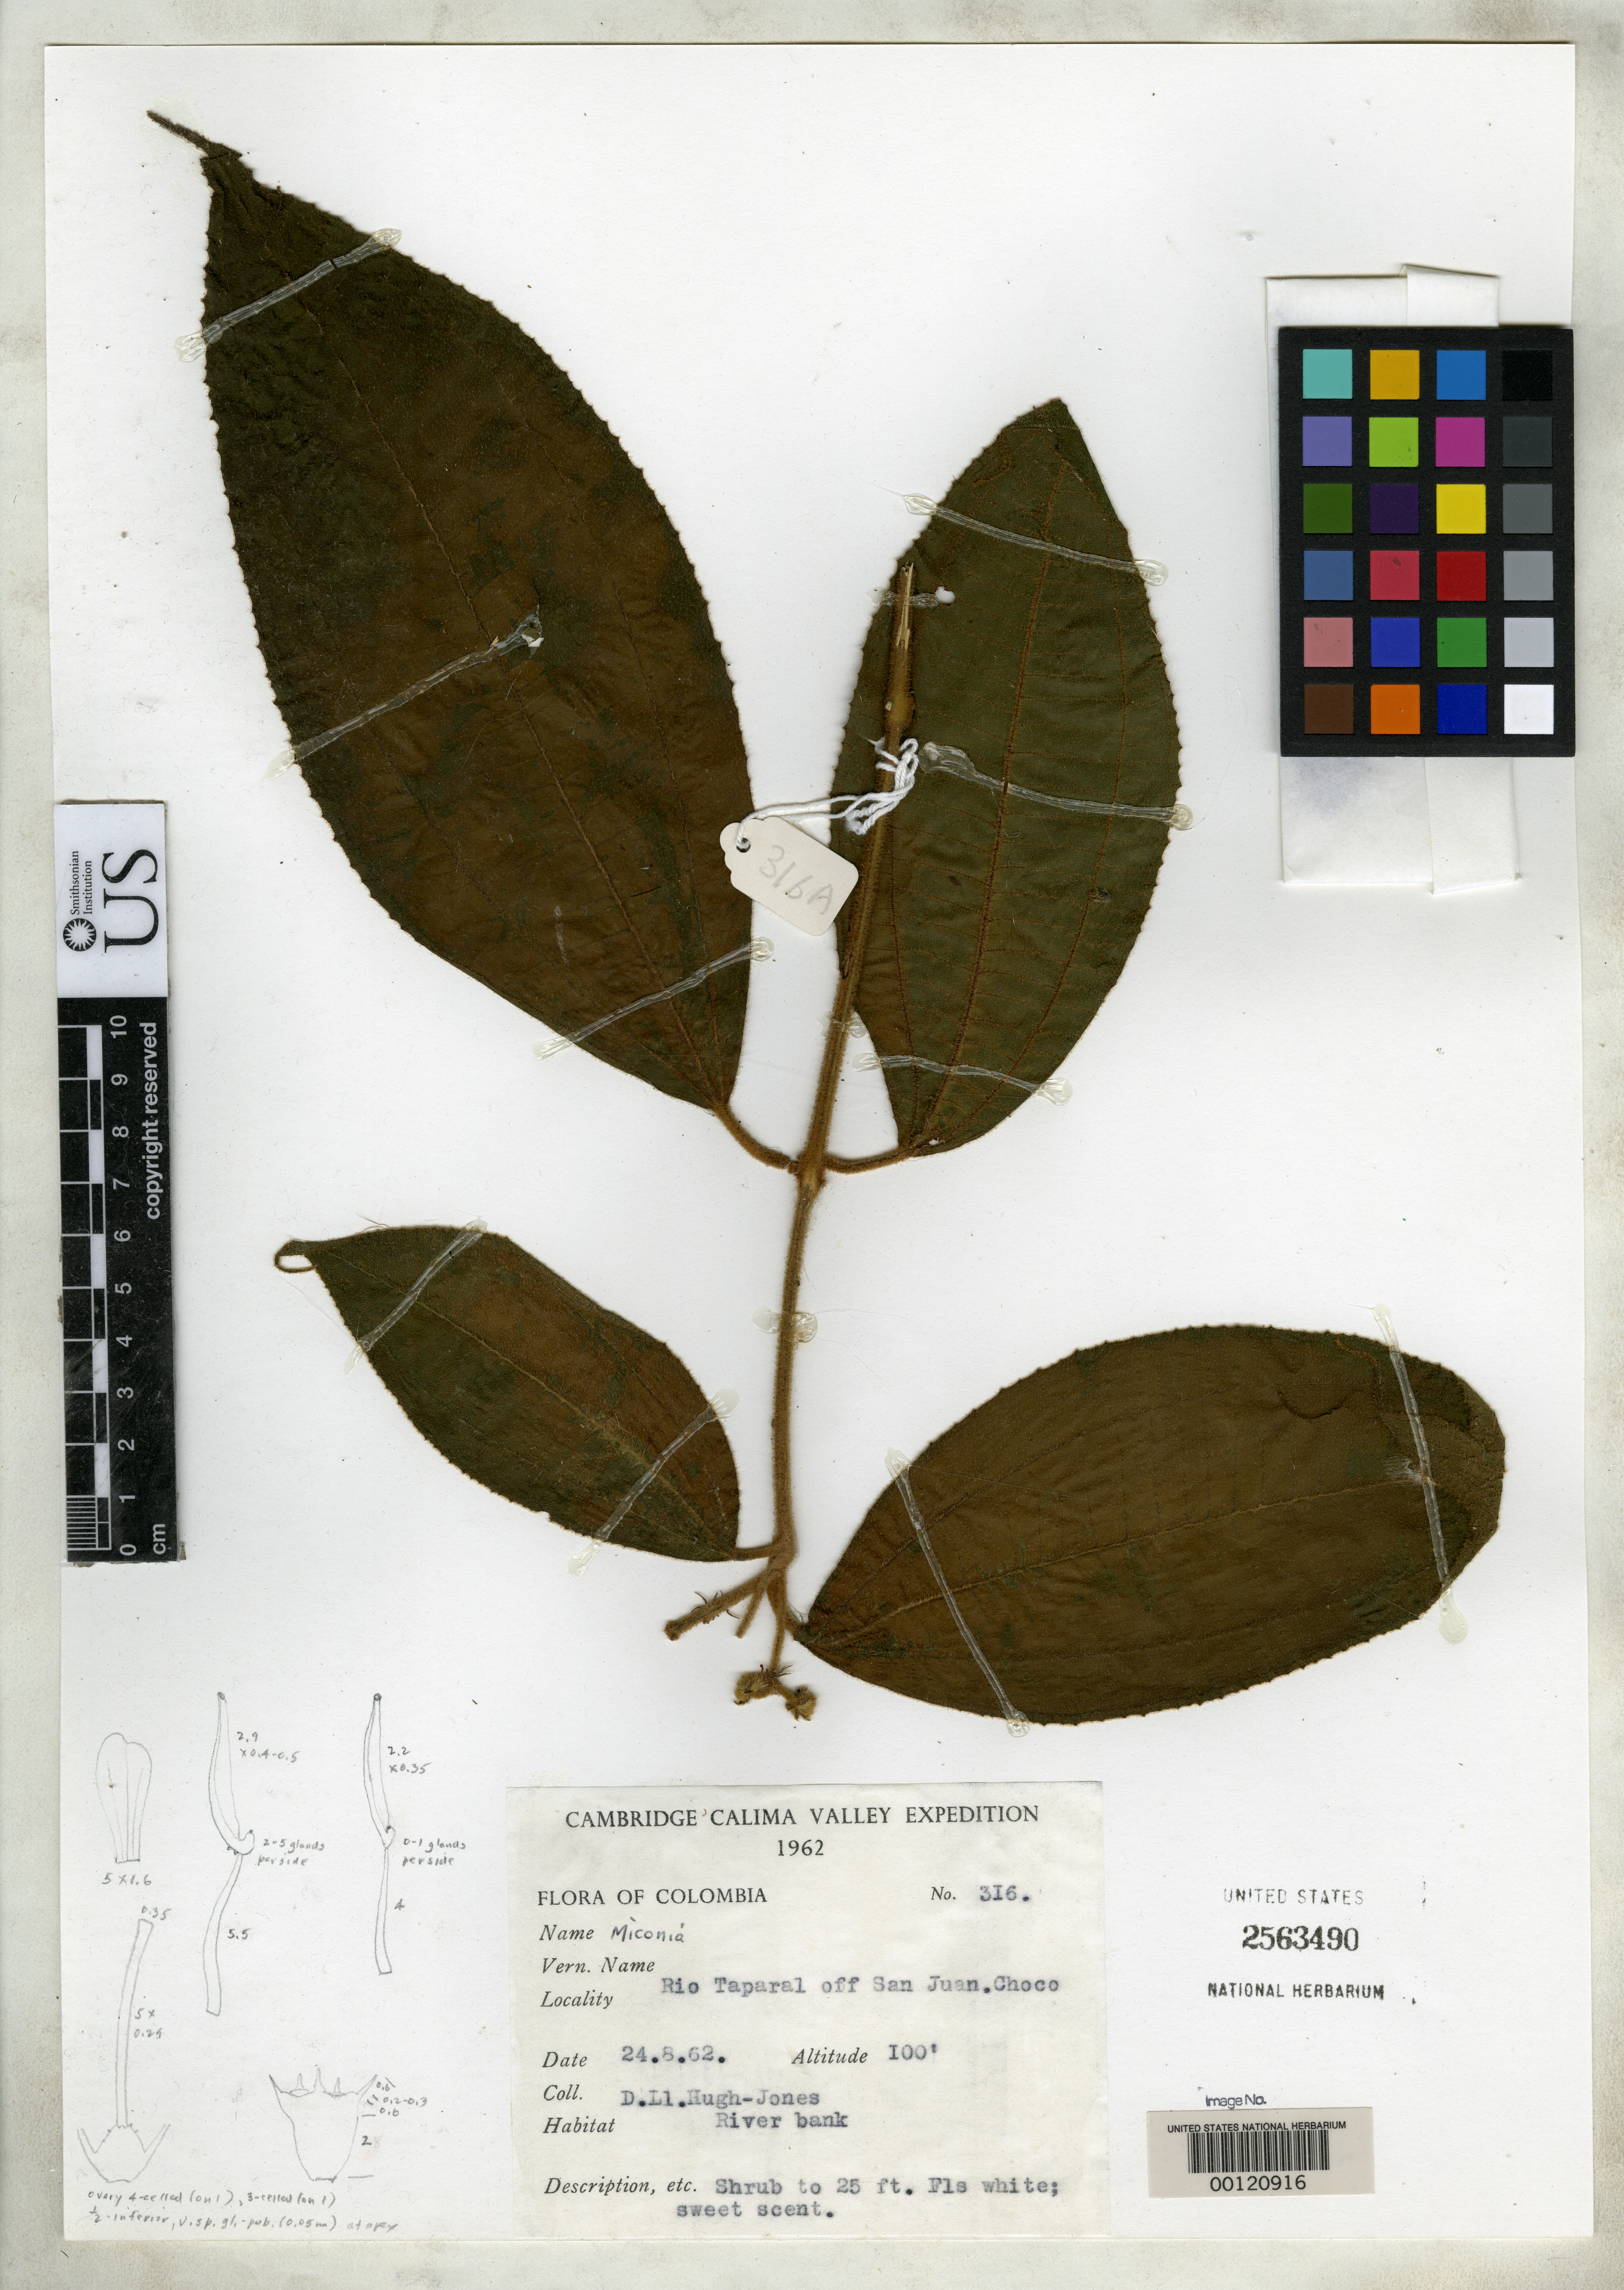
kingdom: Plantae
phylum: Tracheophyta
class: Magnoliopsida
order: Myrtales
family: Melastomataceae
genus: Miconia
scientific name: Miconia cionotricha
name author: L. Uribe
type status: Isotype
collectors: D. Hugh-Jones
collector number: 316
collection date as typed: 24 Aug 1962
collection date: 1962-08-24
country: Colombia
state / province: Chocó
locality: Rio Taparal of f San Juan.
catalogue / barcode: US 2563490